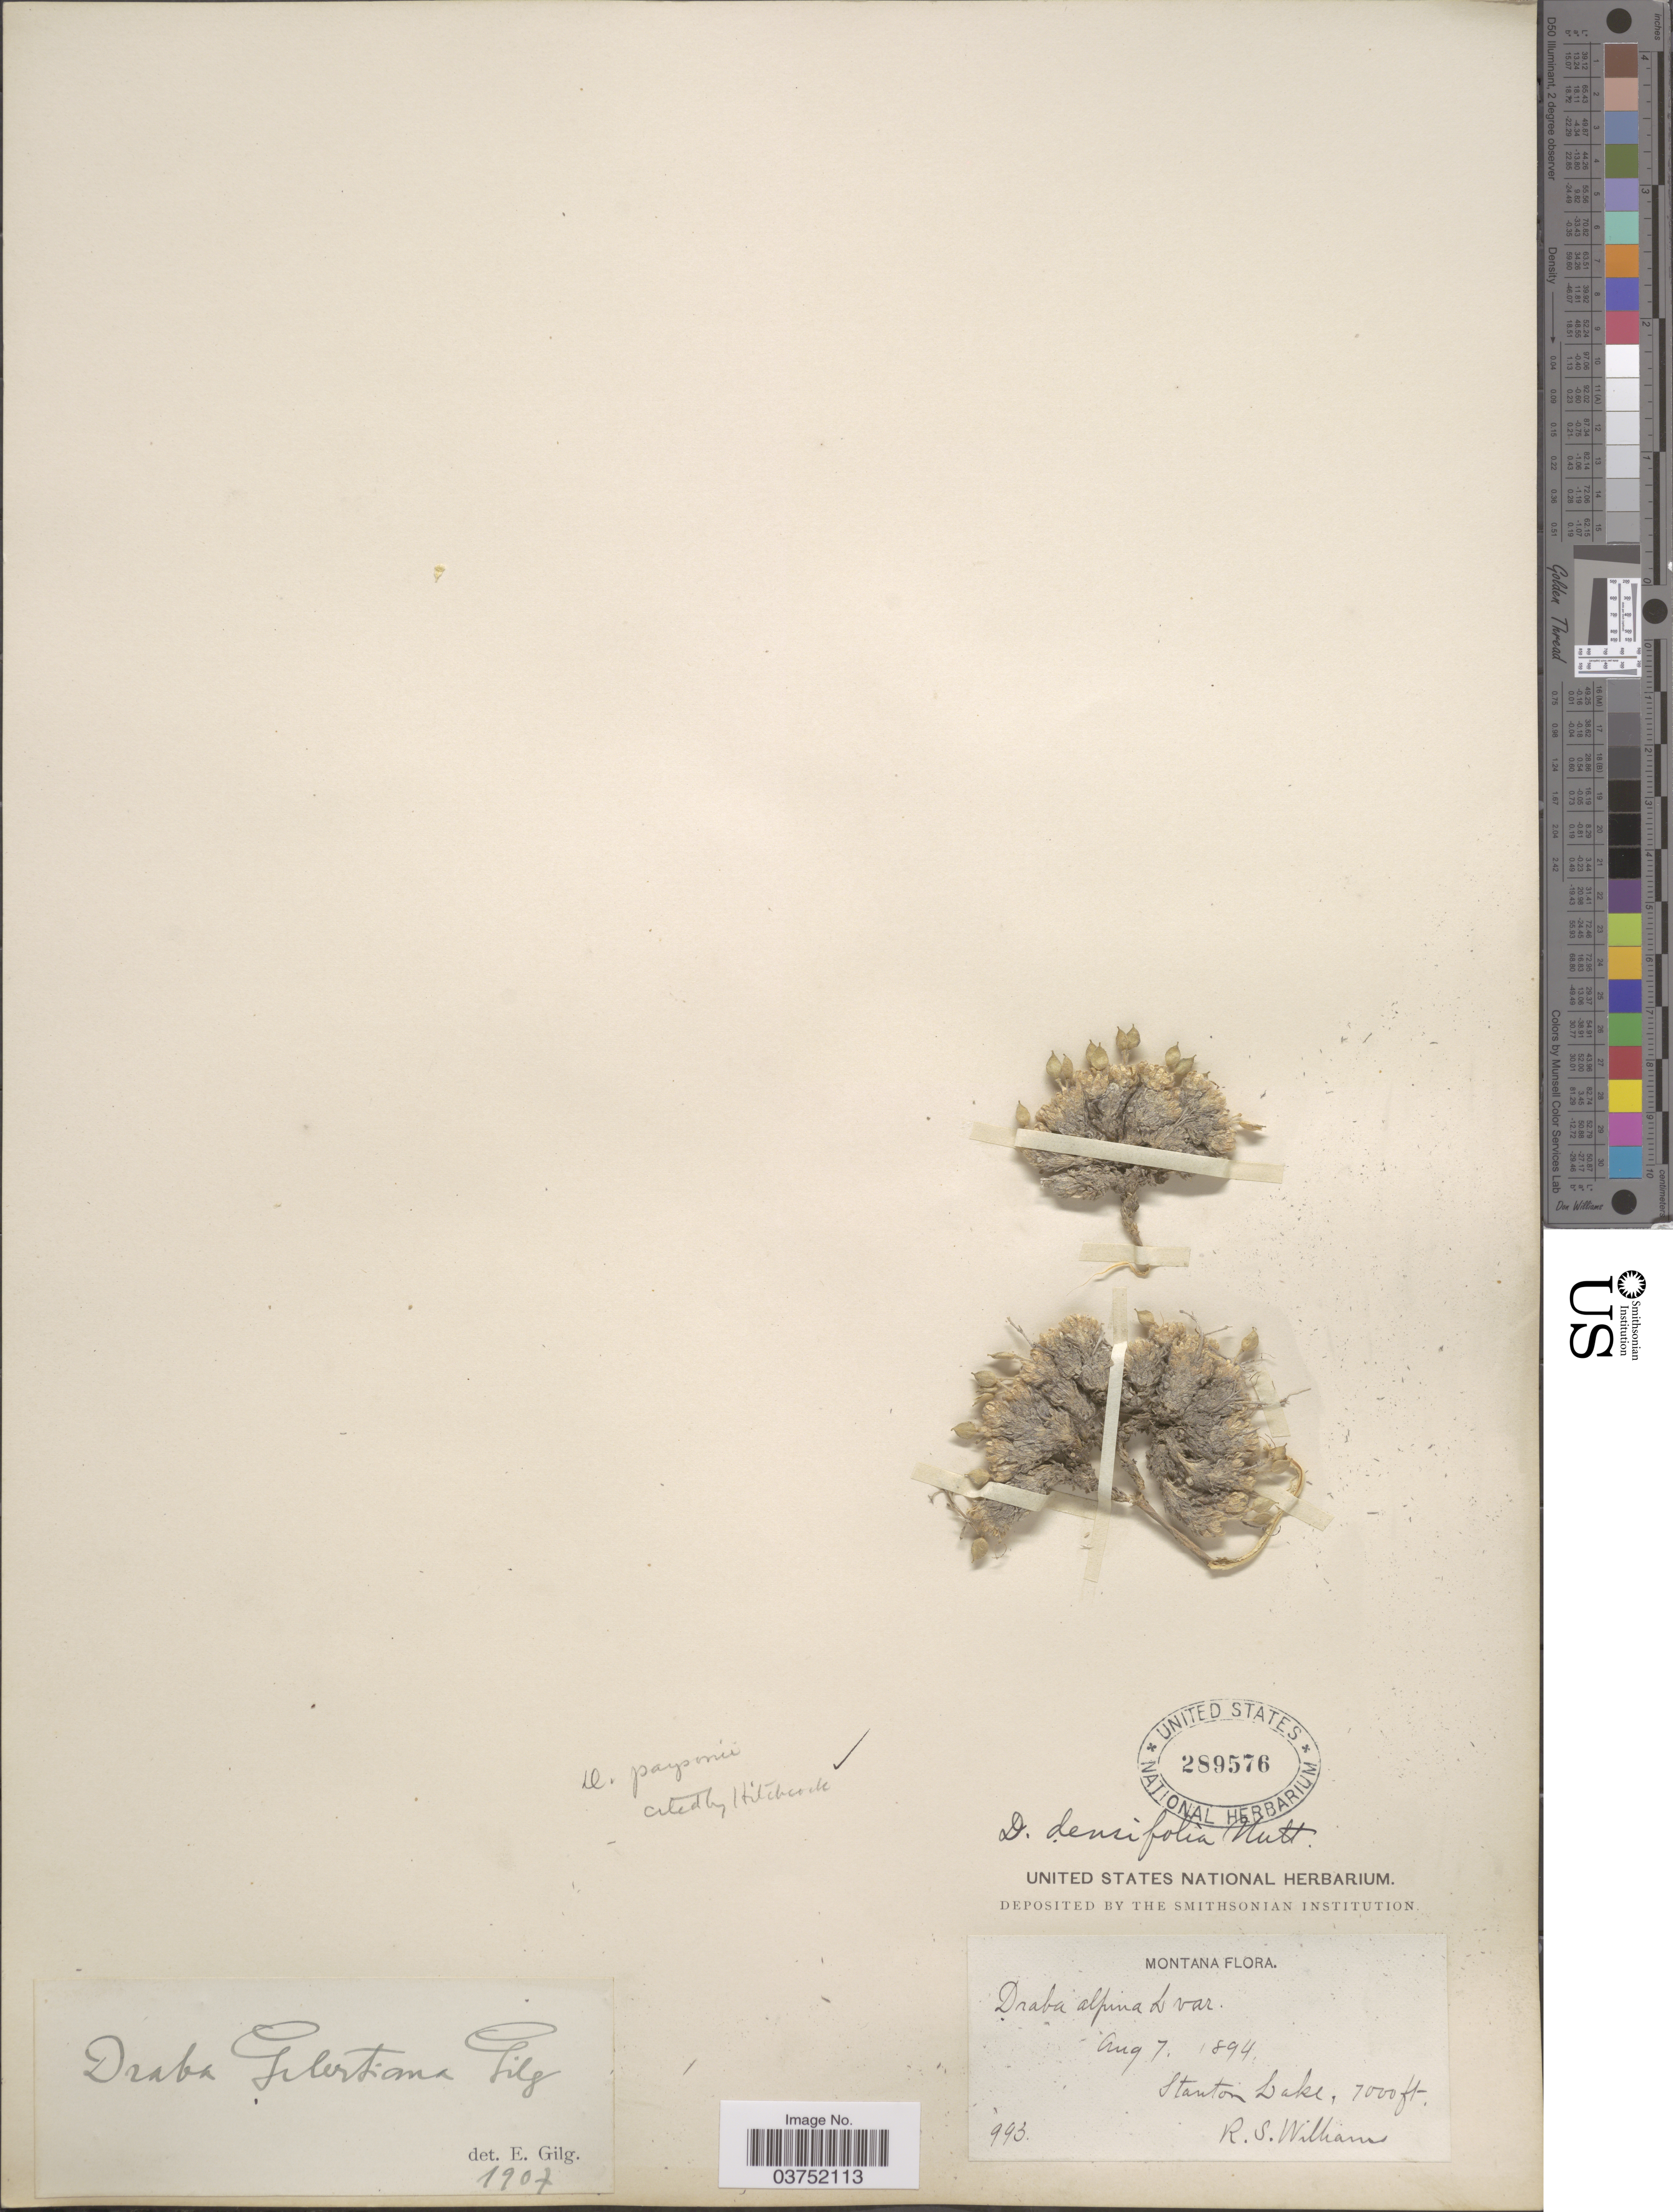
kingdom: Plantae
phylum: Tracheophyta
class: Magnoliopsida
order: Brassicales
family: Brassicaceae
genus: Draba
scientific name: Draba paysonii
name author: J.F. Macbr.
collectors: R. S. Williams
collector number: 993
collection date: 1894-08-07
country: United States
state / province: Montana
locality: Stanton Lake.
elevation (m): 2134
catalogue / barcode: US 289576